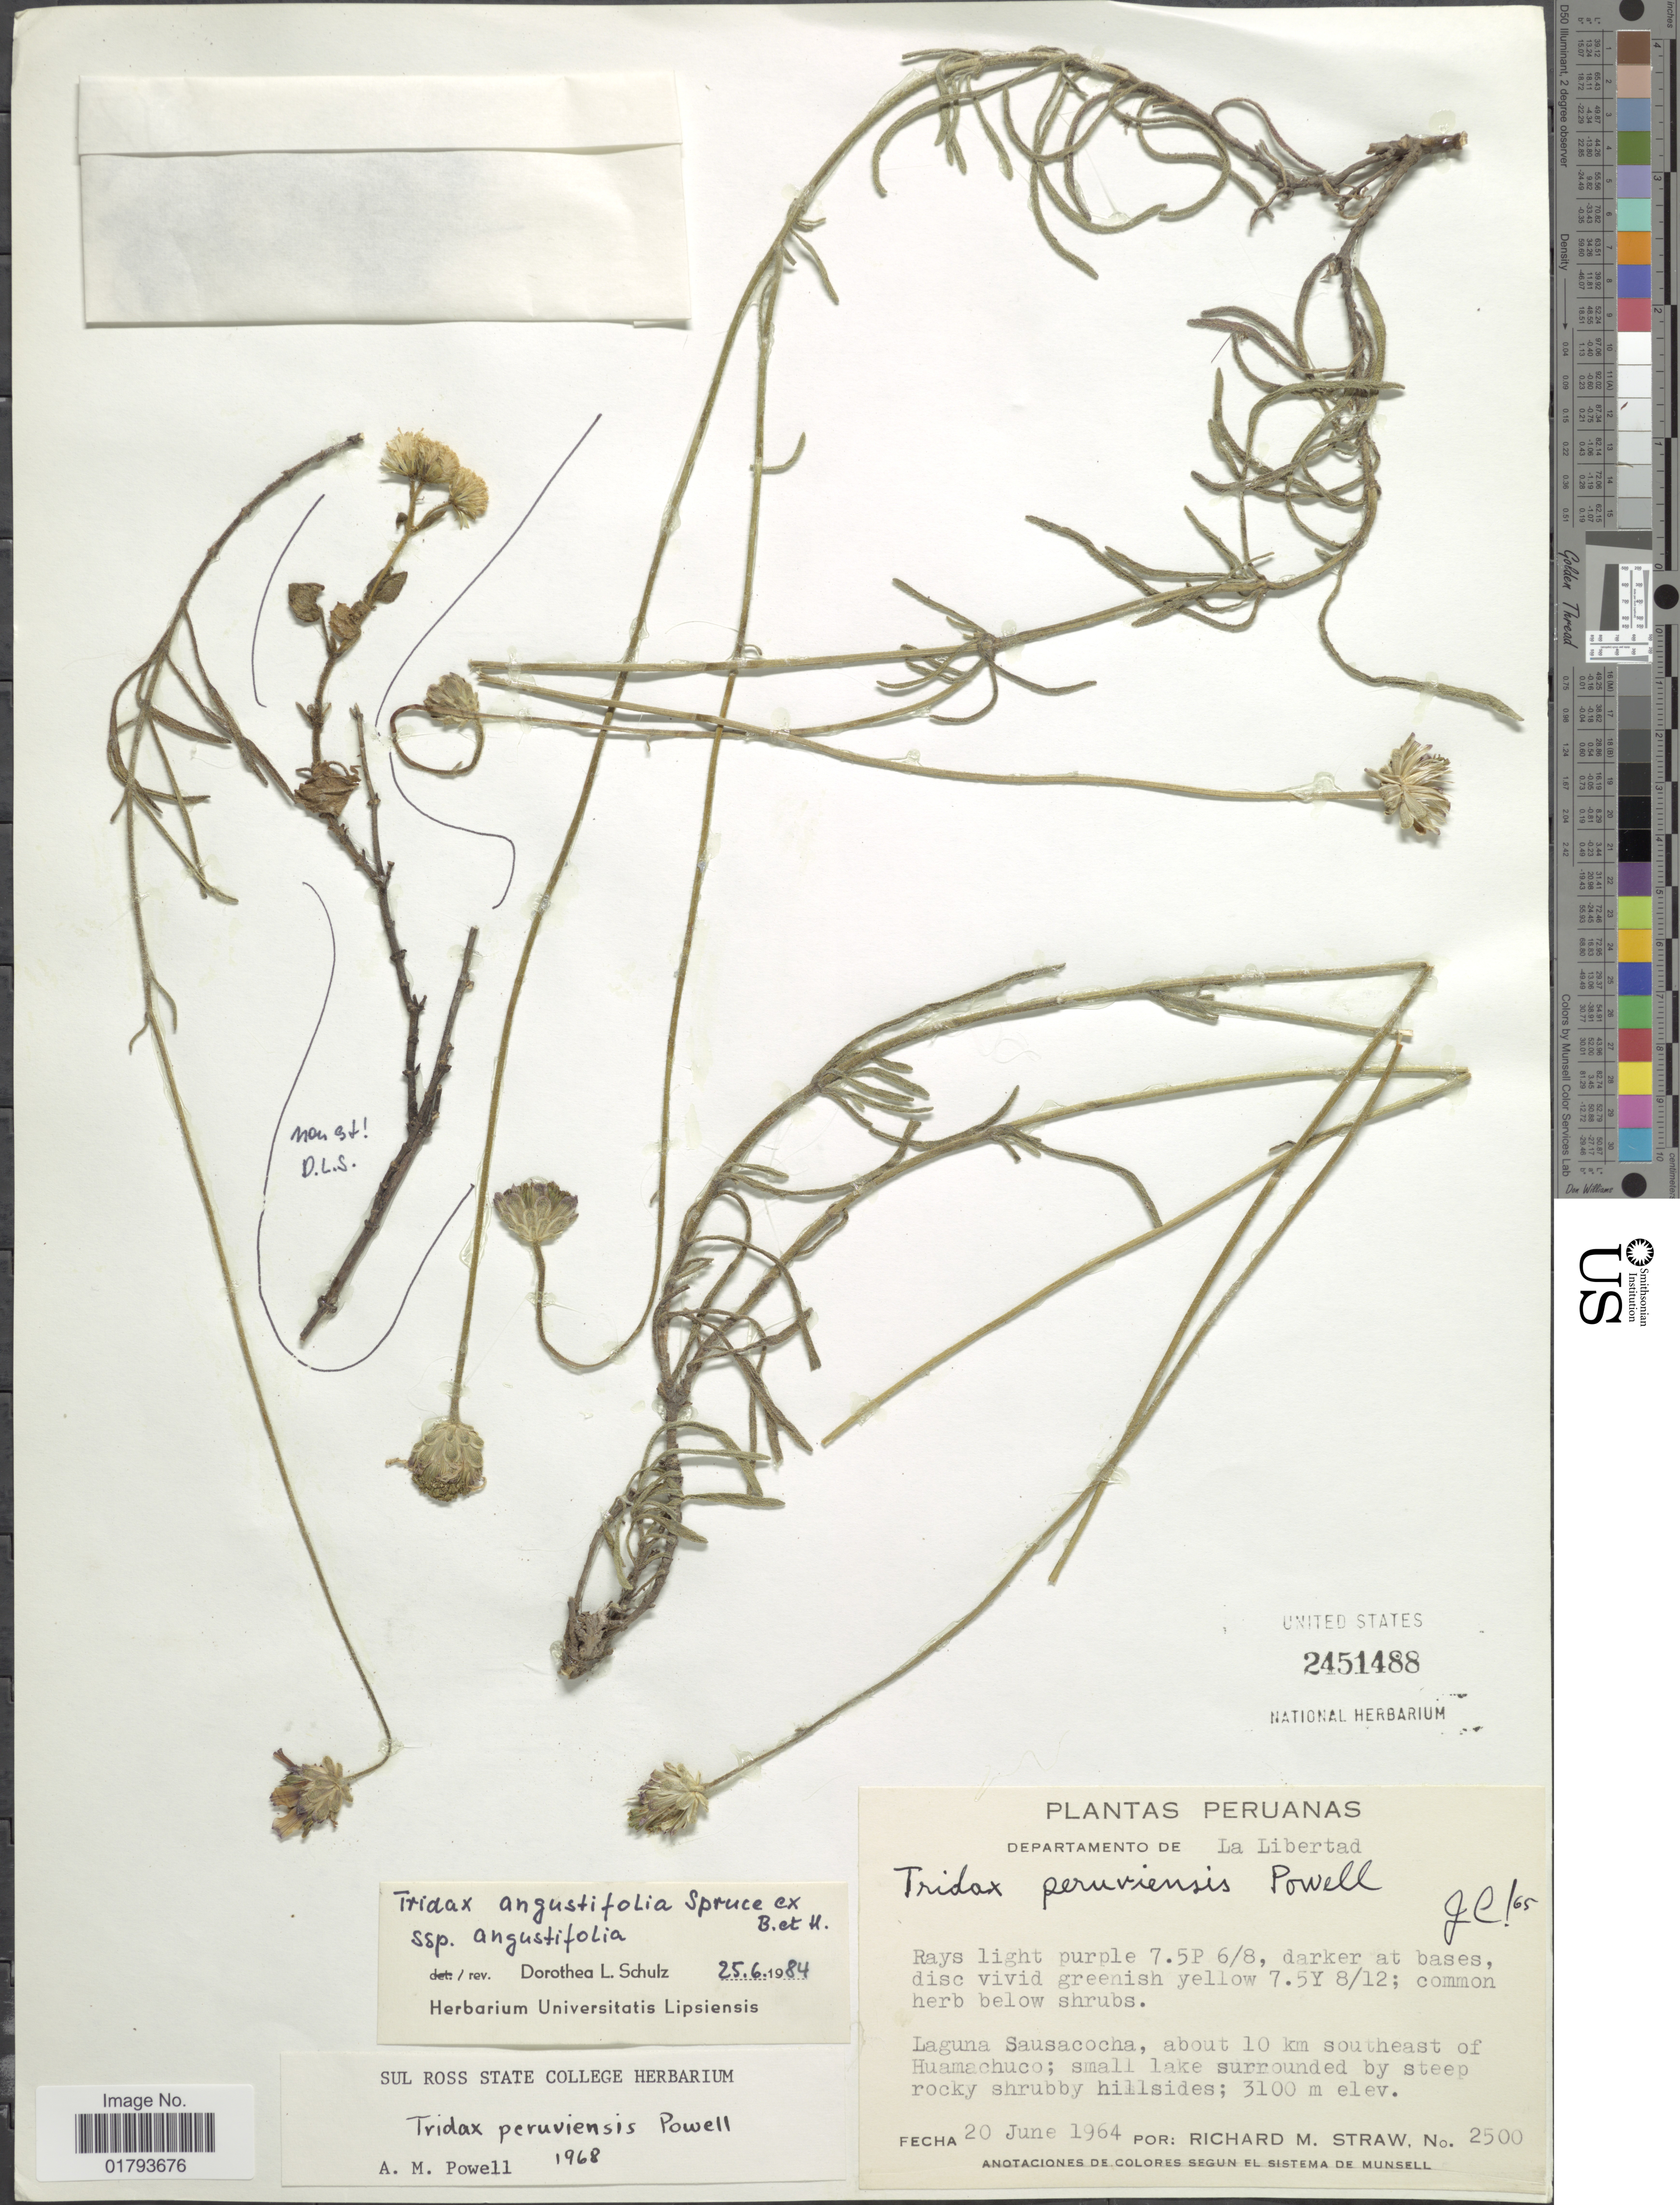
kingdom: Plantae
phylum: Tracheophyta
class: Magnoliopsida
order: Asterales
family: Asteraceae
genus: Tridax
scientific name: Tridax angustifolia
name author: Spruce ex Benth. & Hook. f.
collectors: R. M. Straw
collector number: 2500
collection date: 1964-06-20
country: Peru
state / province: La Libertad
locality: Laguna Sausacocha, about 10 km southeast of Huamachuco; small lake surrounded by steep rocky shrubby hillsides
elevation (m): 3100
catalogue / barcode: US 2451488